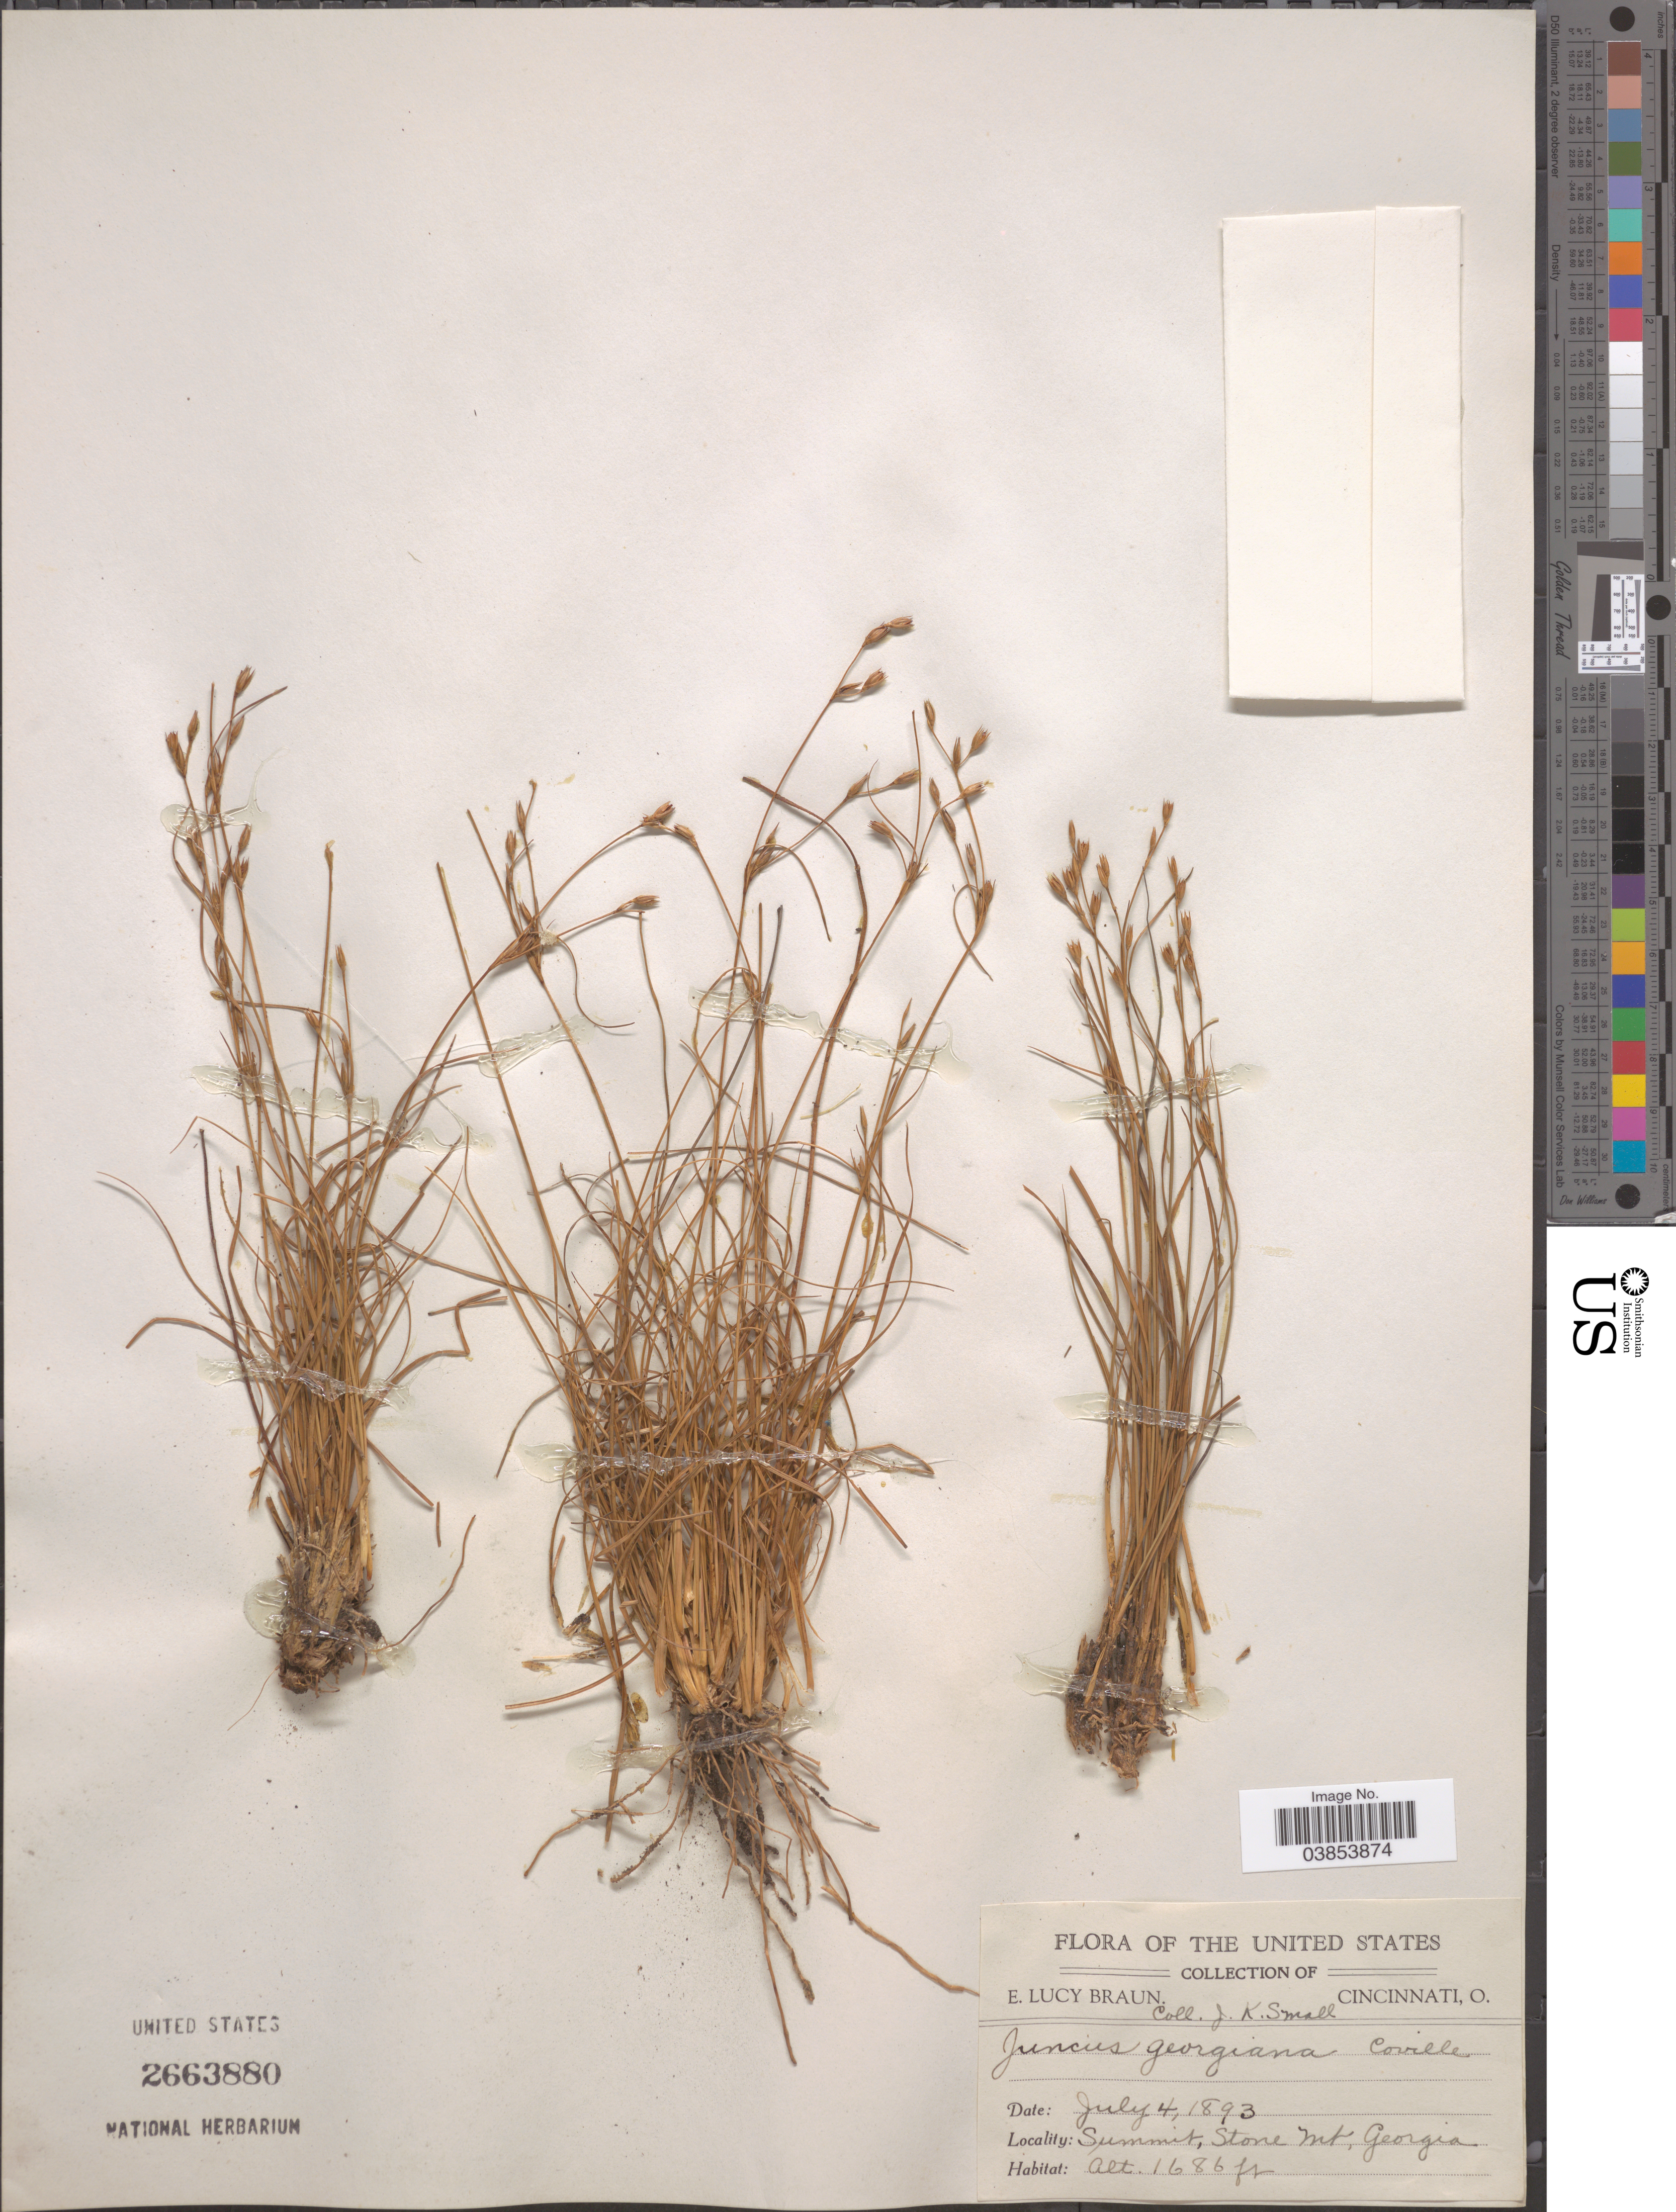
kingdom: Plantae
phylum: Tracheophyta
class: Liliopsida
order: Poales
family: Juncaceae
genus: Juncus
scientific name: Juncus georgianus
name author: Coville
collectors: J. K. Small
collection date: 1893-07-04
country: United States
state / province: Georgia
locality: Summit, Stone Mt.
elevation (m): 514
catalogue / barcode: US 2663880